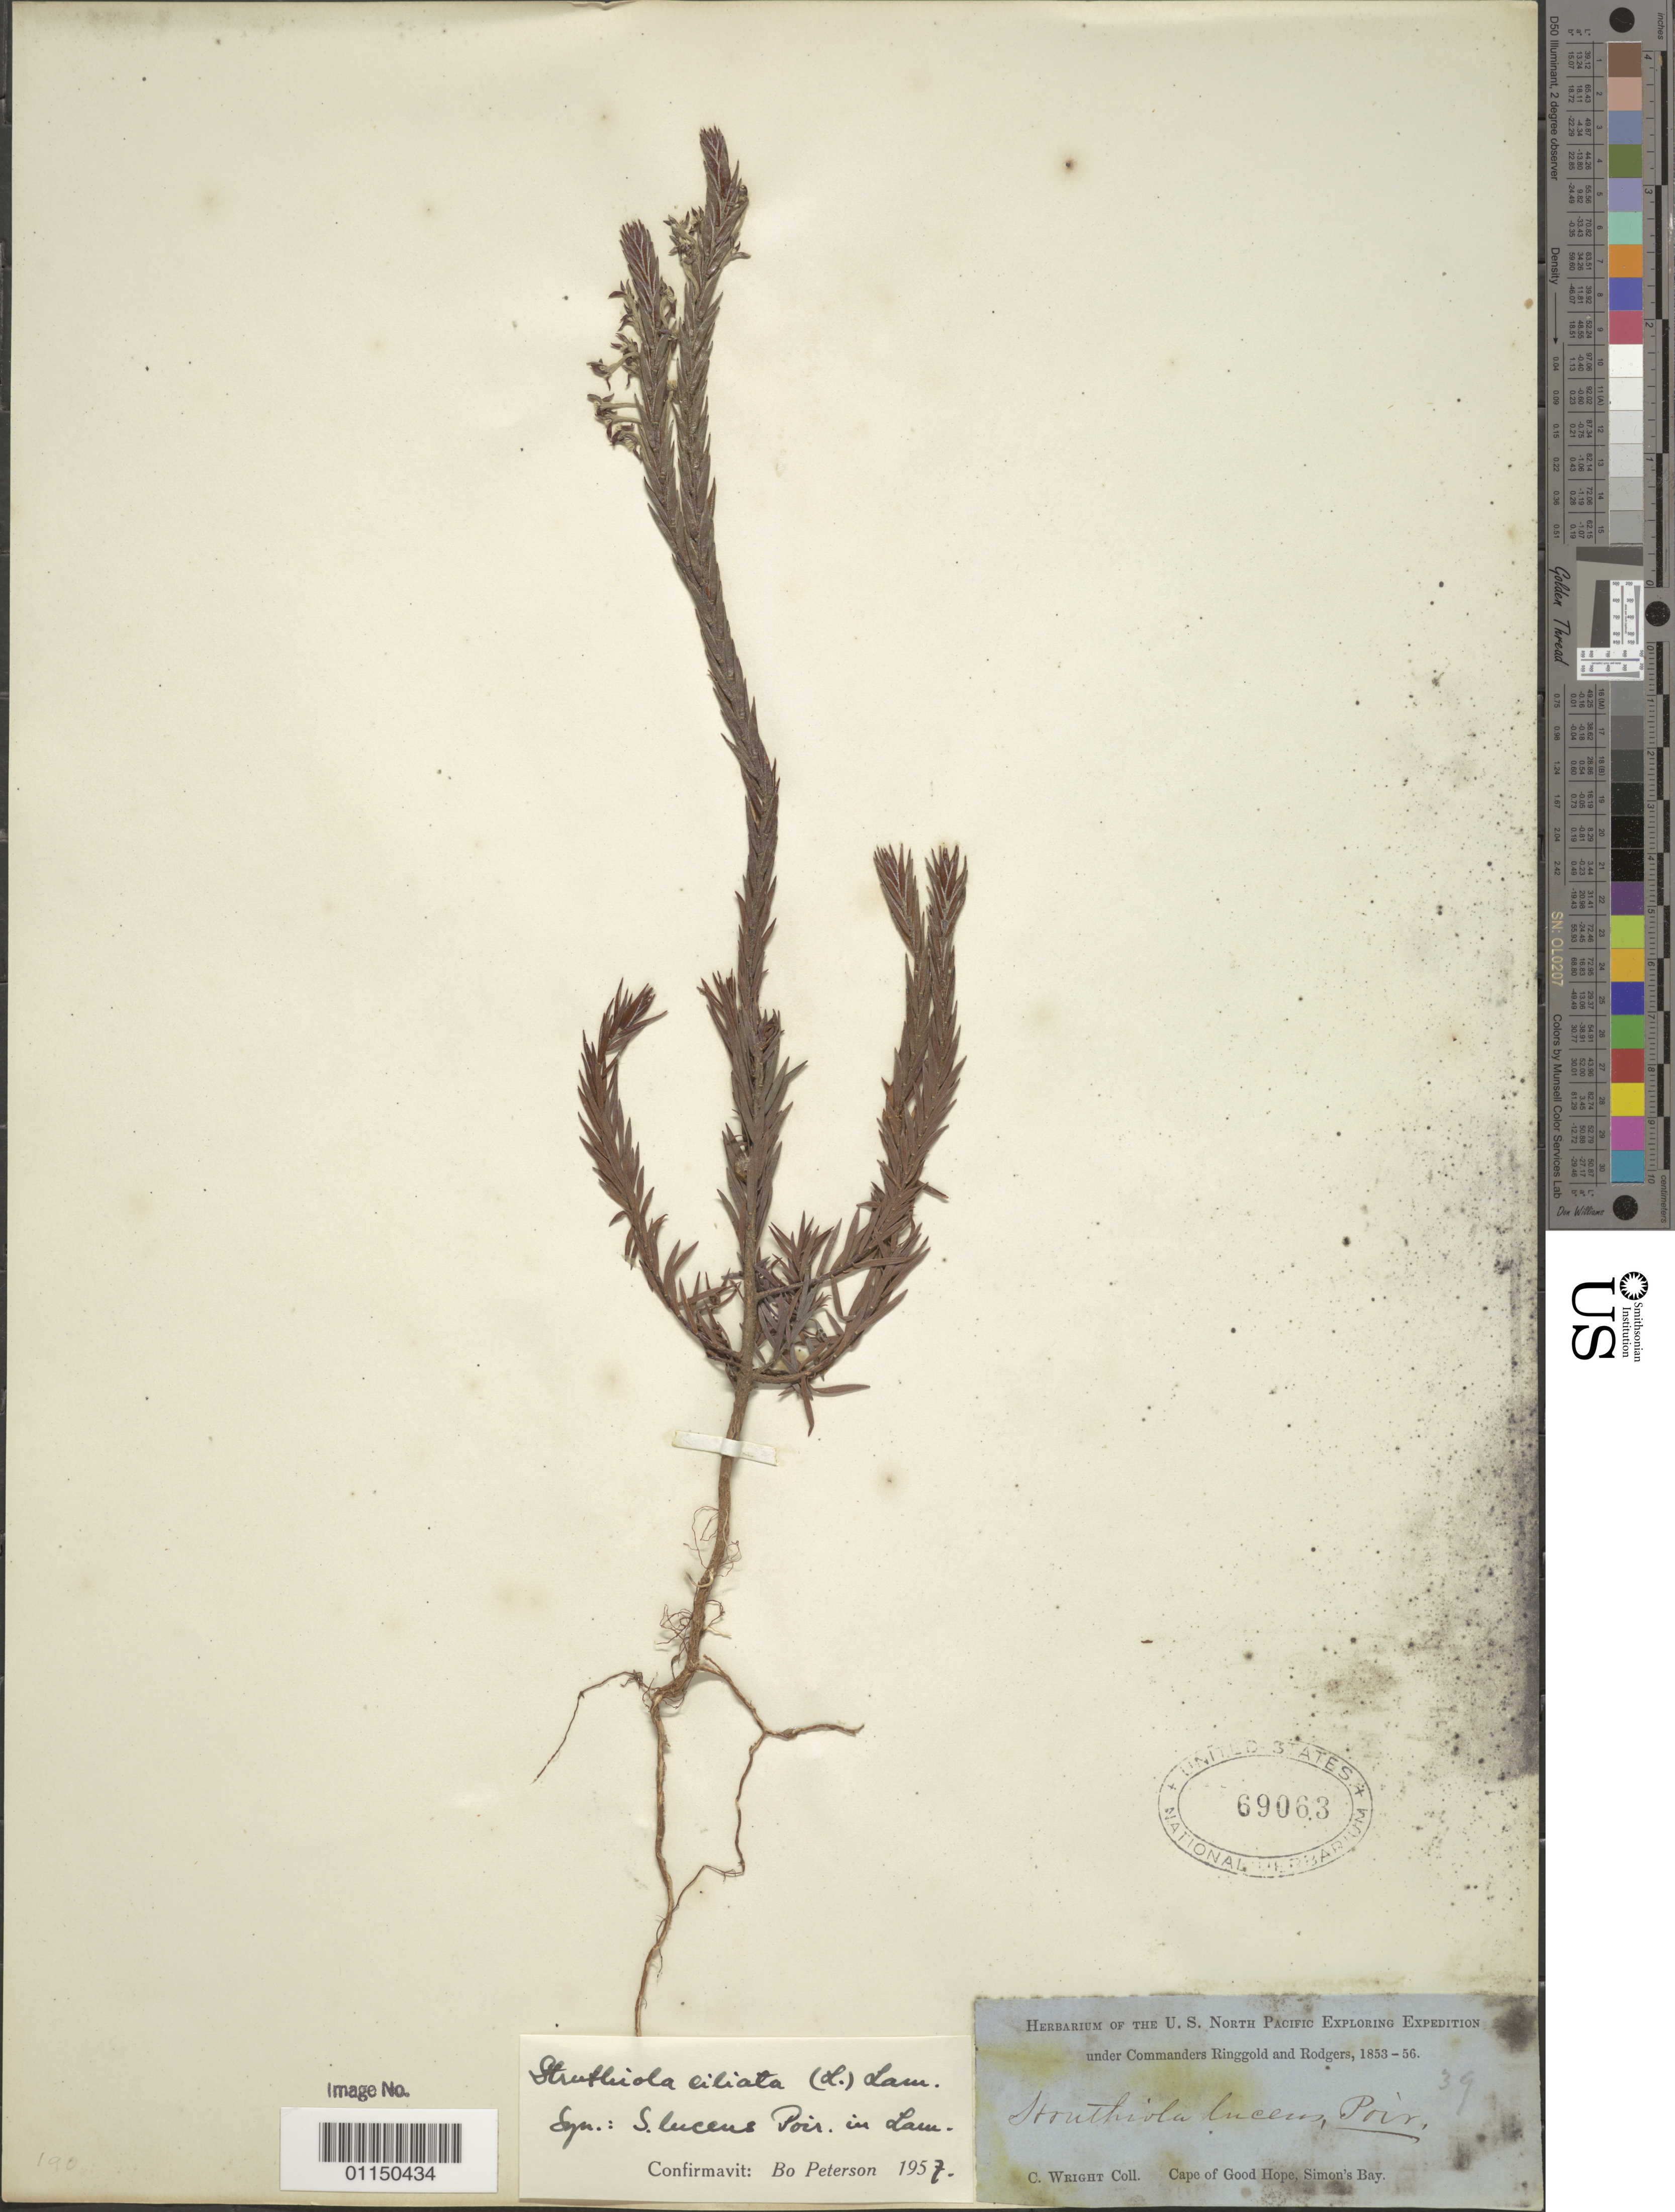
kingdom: Plantae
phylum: Tracheophyta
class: Magnoliopsida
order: Malvales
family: Thymelaeaceae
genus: Struthiola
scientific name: Struthiola ciliata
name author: (L.) Lam.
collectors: C. Wright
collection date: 1853/1856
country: South Africa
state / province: Western Cape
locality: Cape of Good Hope, Simon's Bay.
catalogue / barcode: US 69063